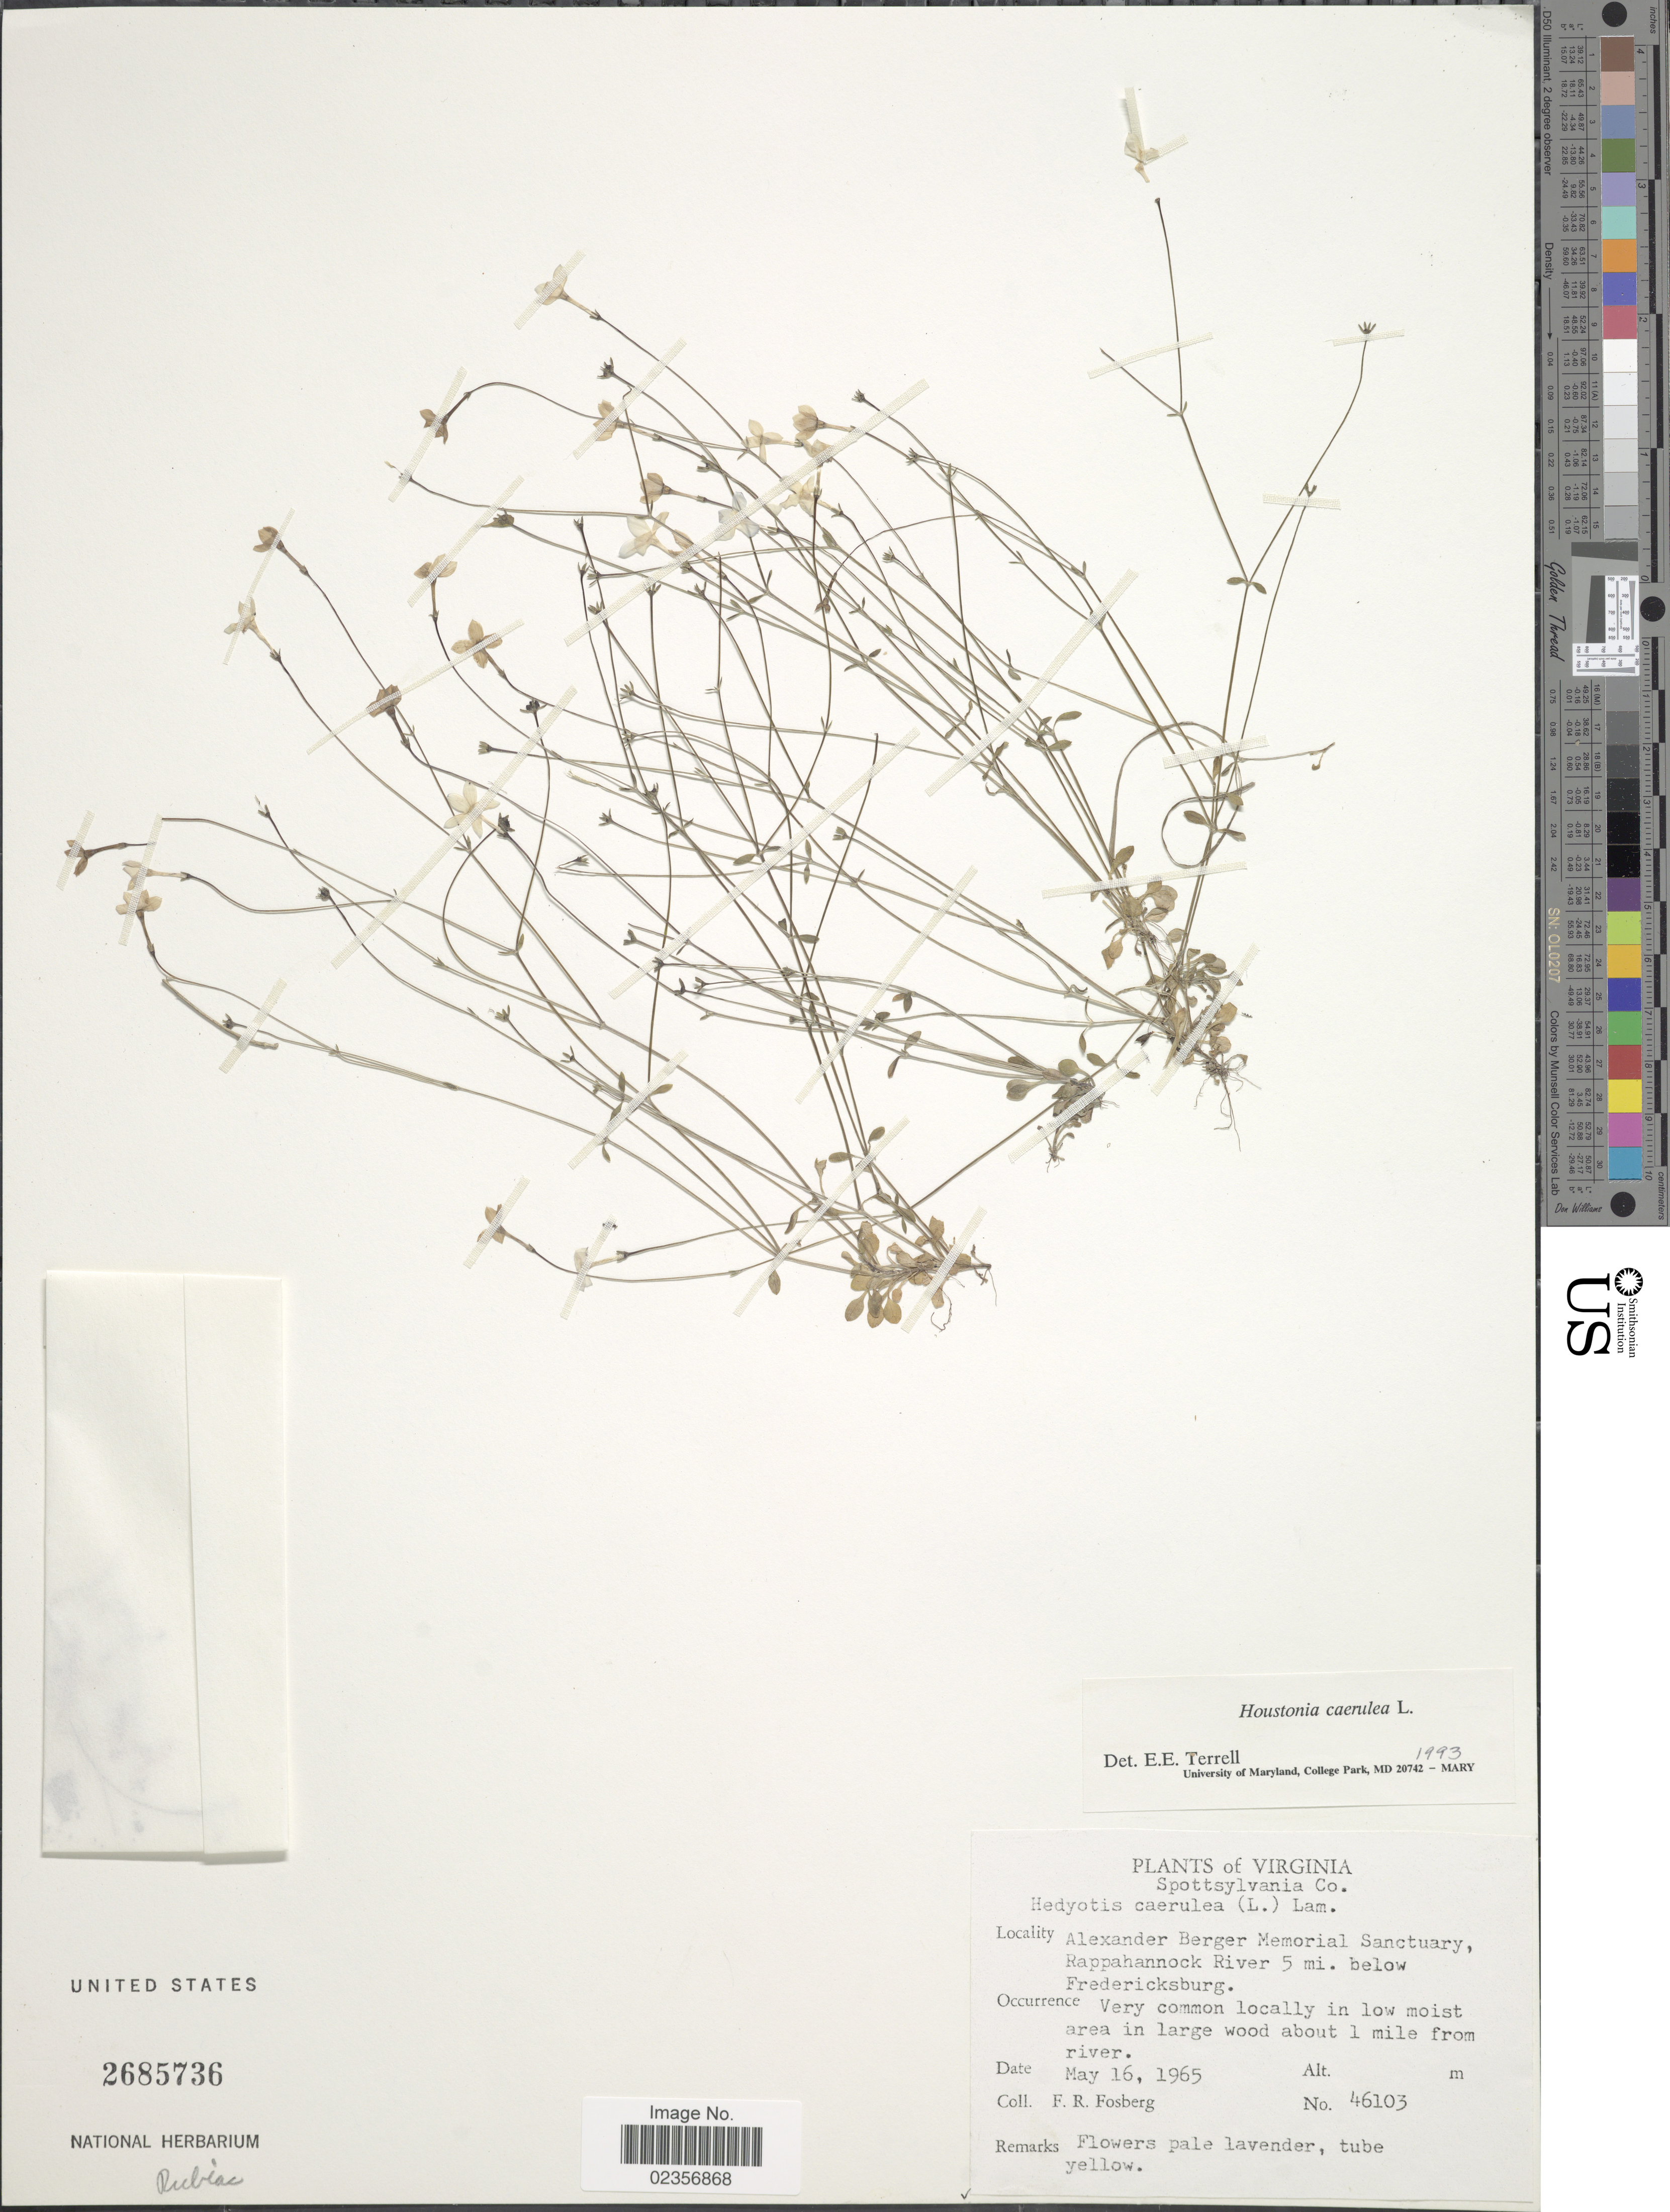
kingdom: Plantae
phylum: Tracheophyta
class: Magnoliopsida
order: Gentianales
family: Rubiaceae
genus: Houstonia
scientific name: Houstonia caerulea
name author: L.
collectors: F. R. Fosberg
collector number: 46103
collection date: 1965-05-16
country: United States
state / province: Virginia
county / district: Spotsylvania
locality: Spottsylvania Co., Alexander Berger Memorial Sanctuary, Rappahannock River 5 mi. below Fredericksburg, very common locally in low moist area in large wood about 1 mile from river.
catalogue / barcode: US 2685736